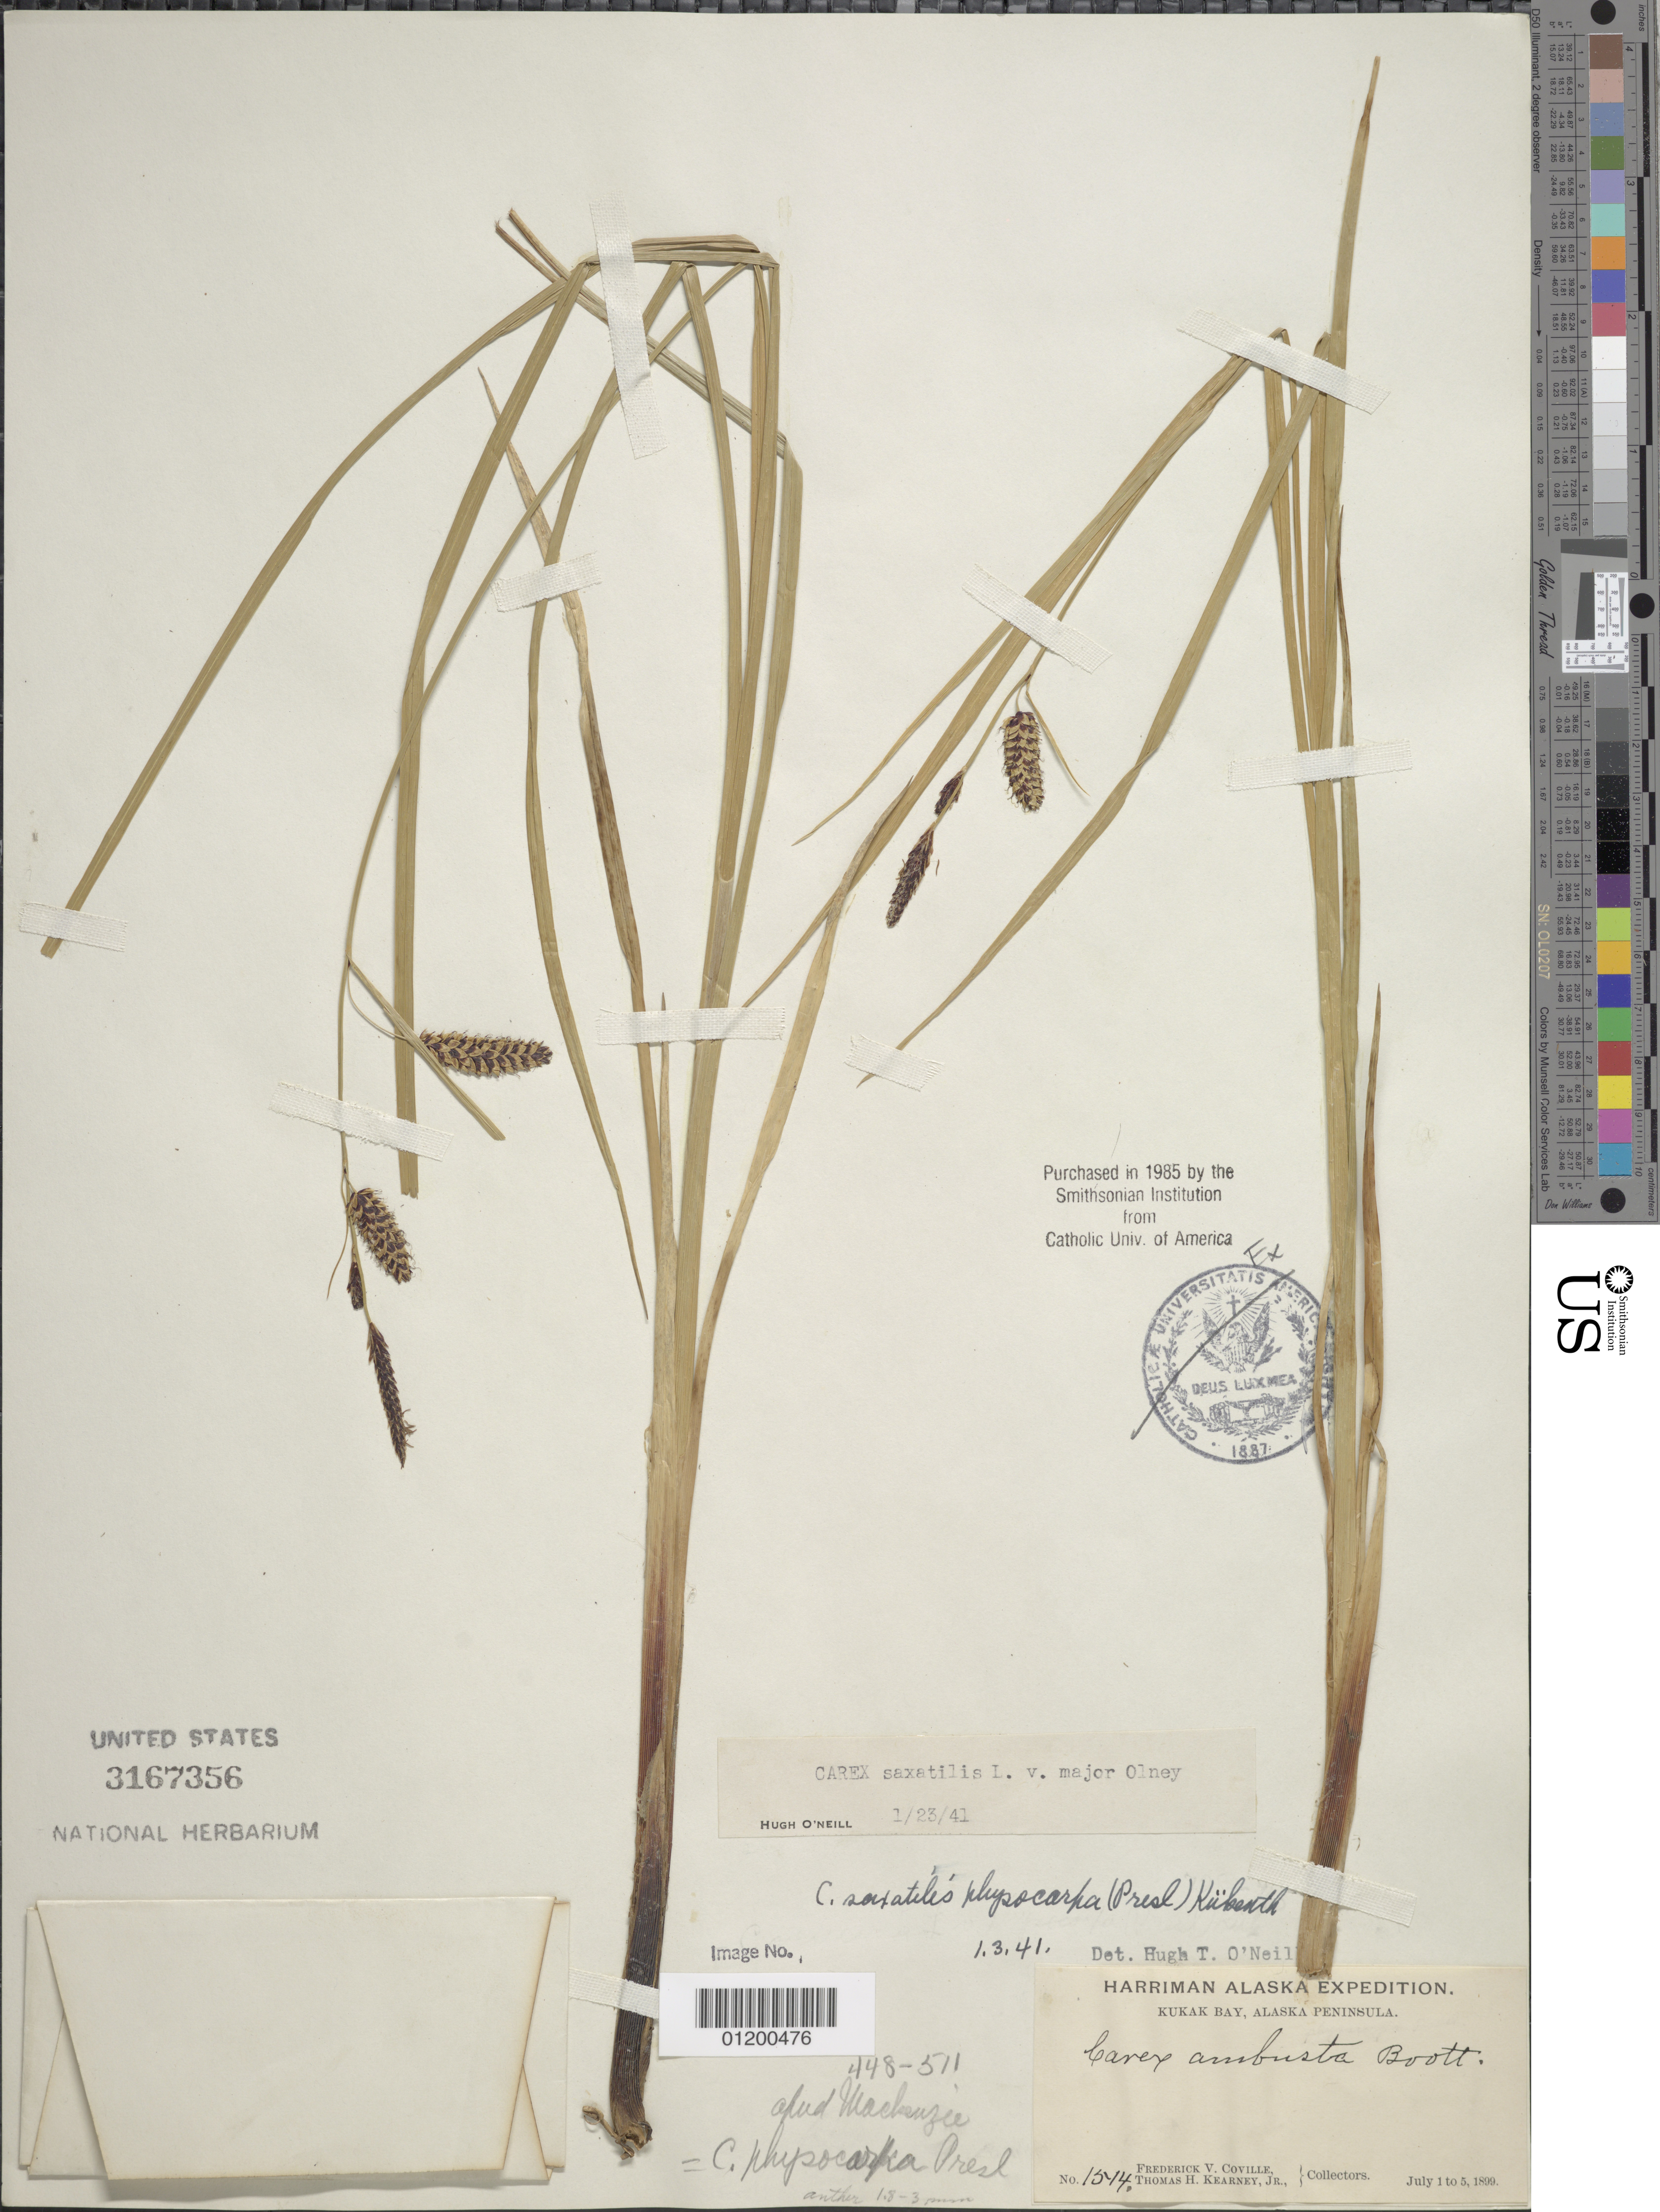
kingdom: Plantae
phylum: Tracheophyta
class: Liliopsida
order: Poales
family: Cyperaceae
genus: Carex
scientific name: Carex saxatilis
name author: L.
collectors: F. V. Coville & T. H. Kearney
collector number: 1514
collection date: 1899-07-01/1899-07-05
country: United States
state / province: Alaska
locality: Kukak Bay, Alaska Peninsula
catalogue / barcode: US 3167356